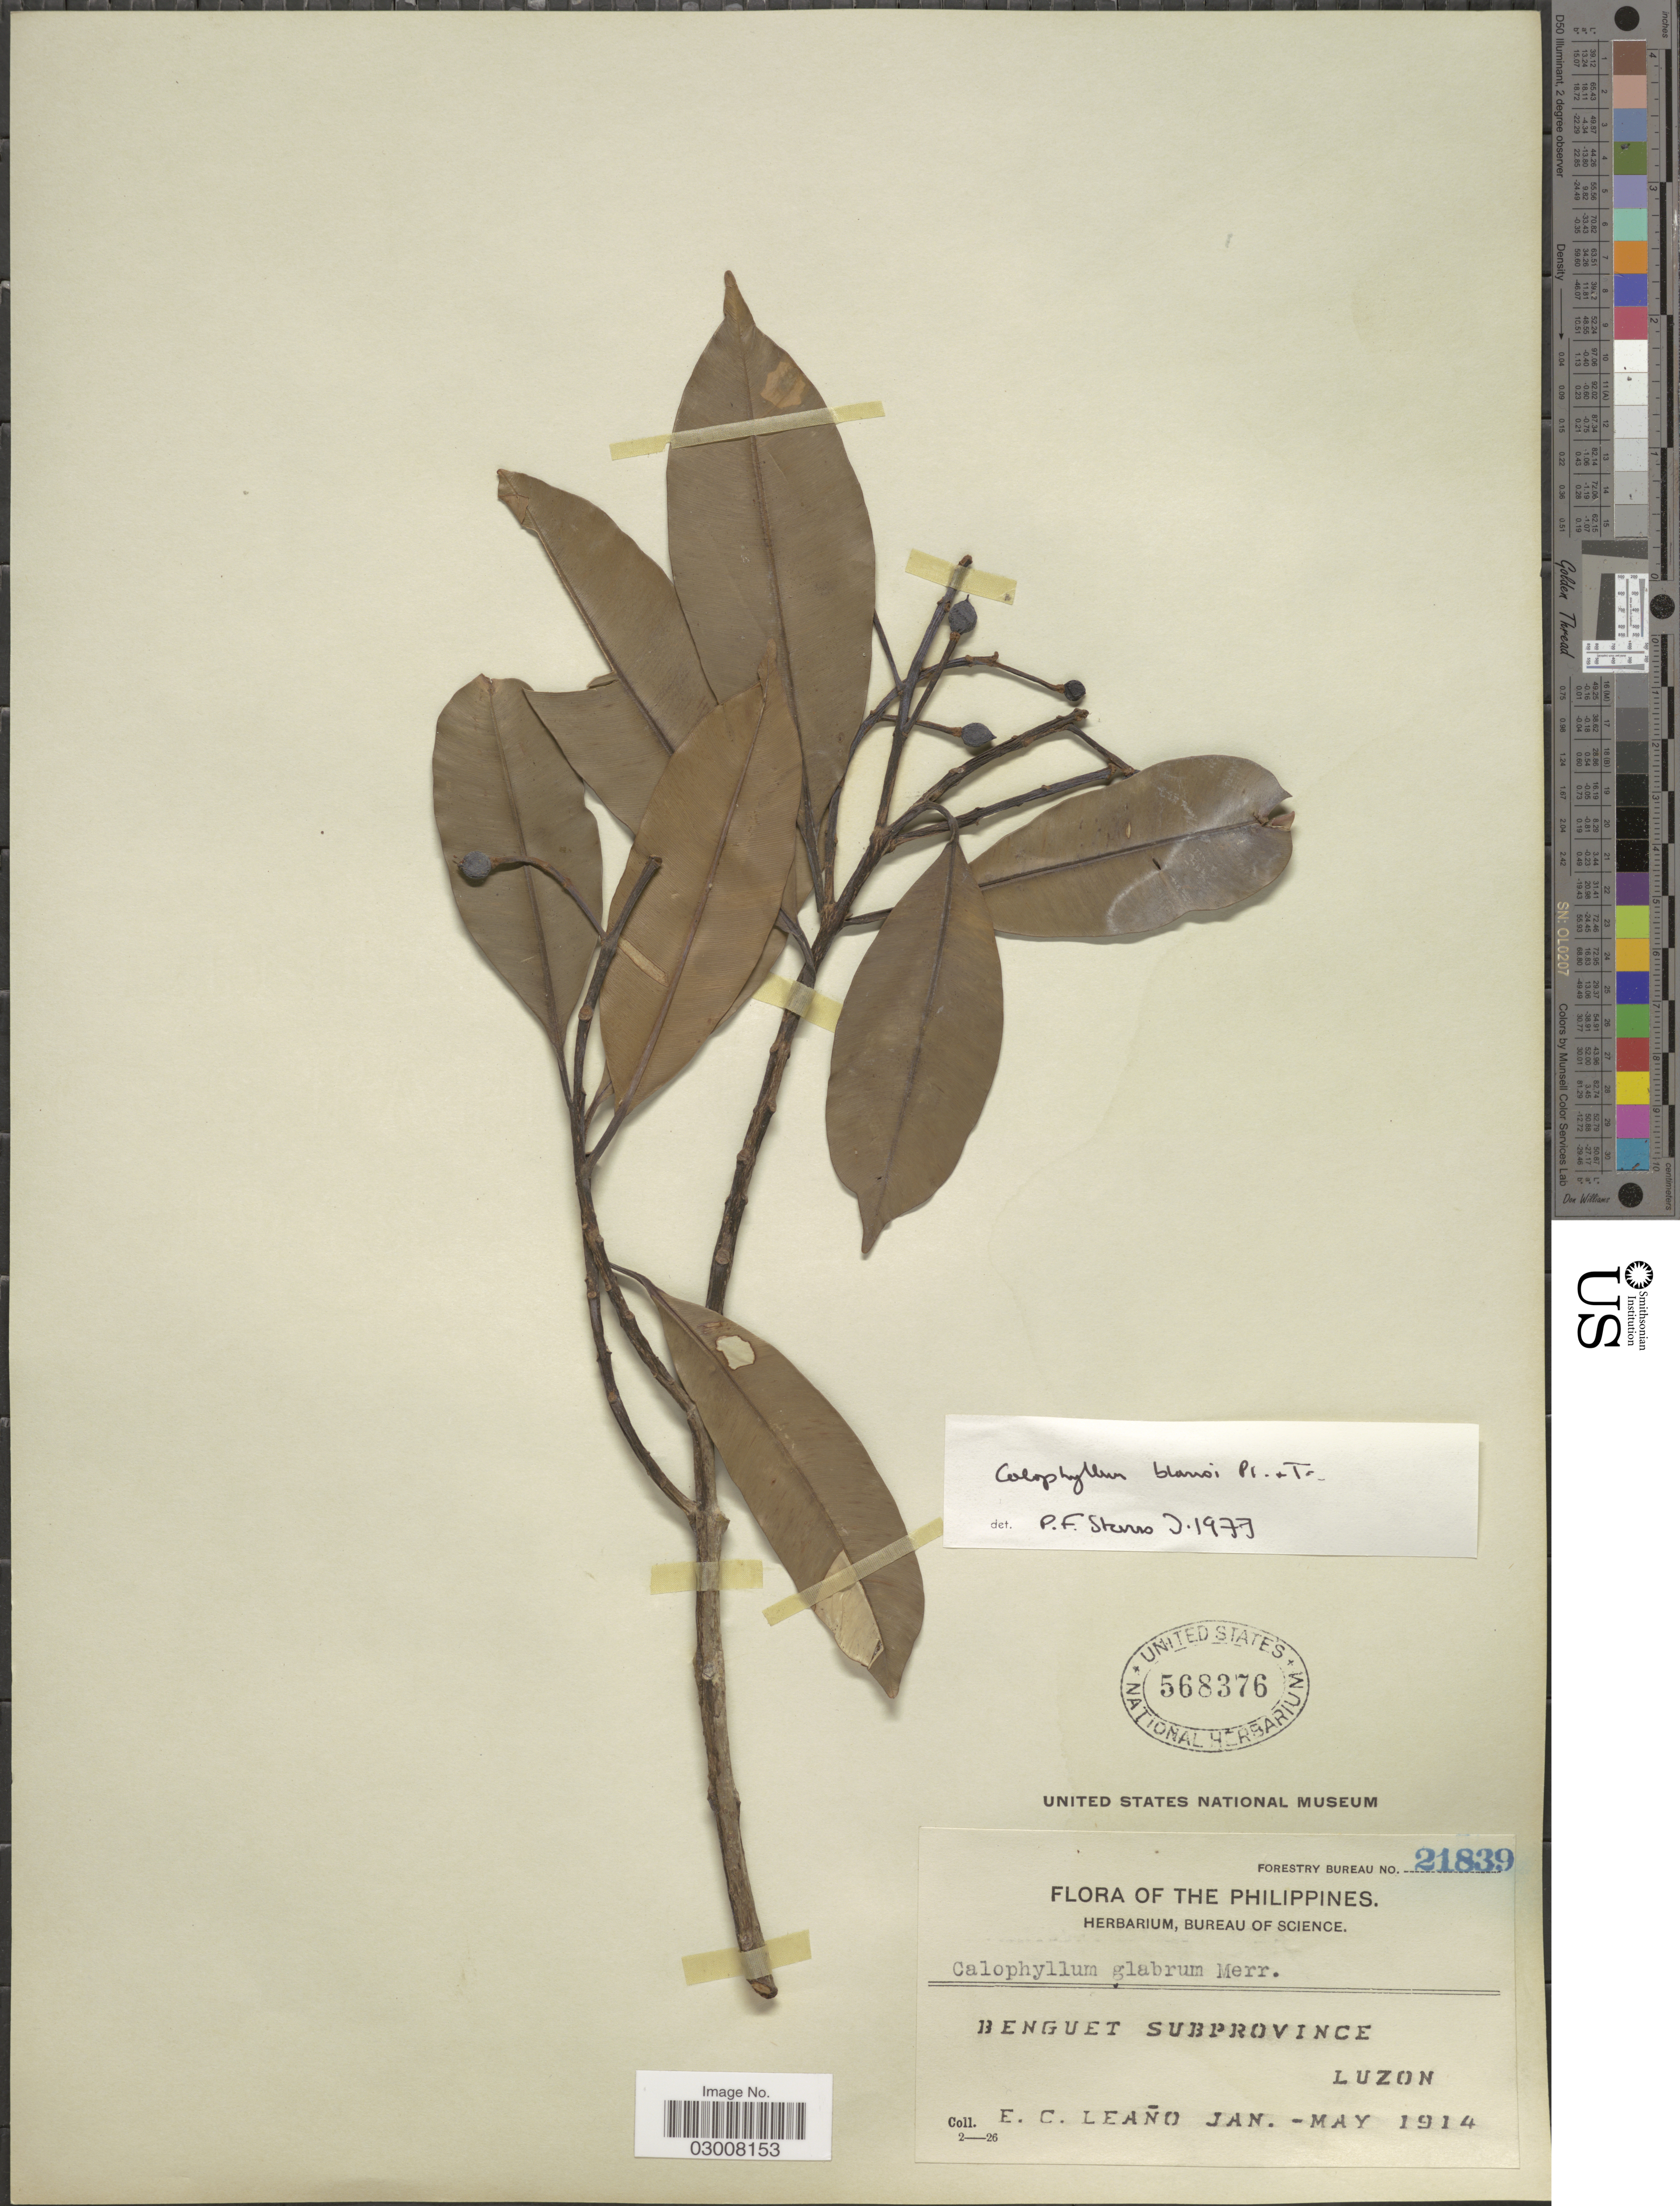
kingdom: Plantae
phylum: Tracheophyta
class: Magnoliopsida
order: Malpighiales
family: Calophyllaceae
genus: Calophyllum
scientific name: Calophyllum blancoi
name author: Planch. & Triana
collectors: E. Leano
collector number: Forestry Bureau 21839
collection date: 1914-01/1914-05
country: Philippines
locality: Benguet Subprovince, Luzon.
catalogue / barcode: US 568376